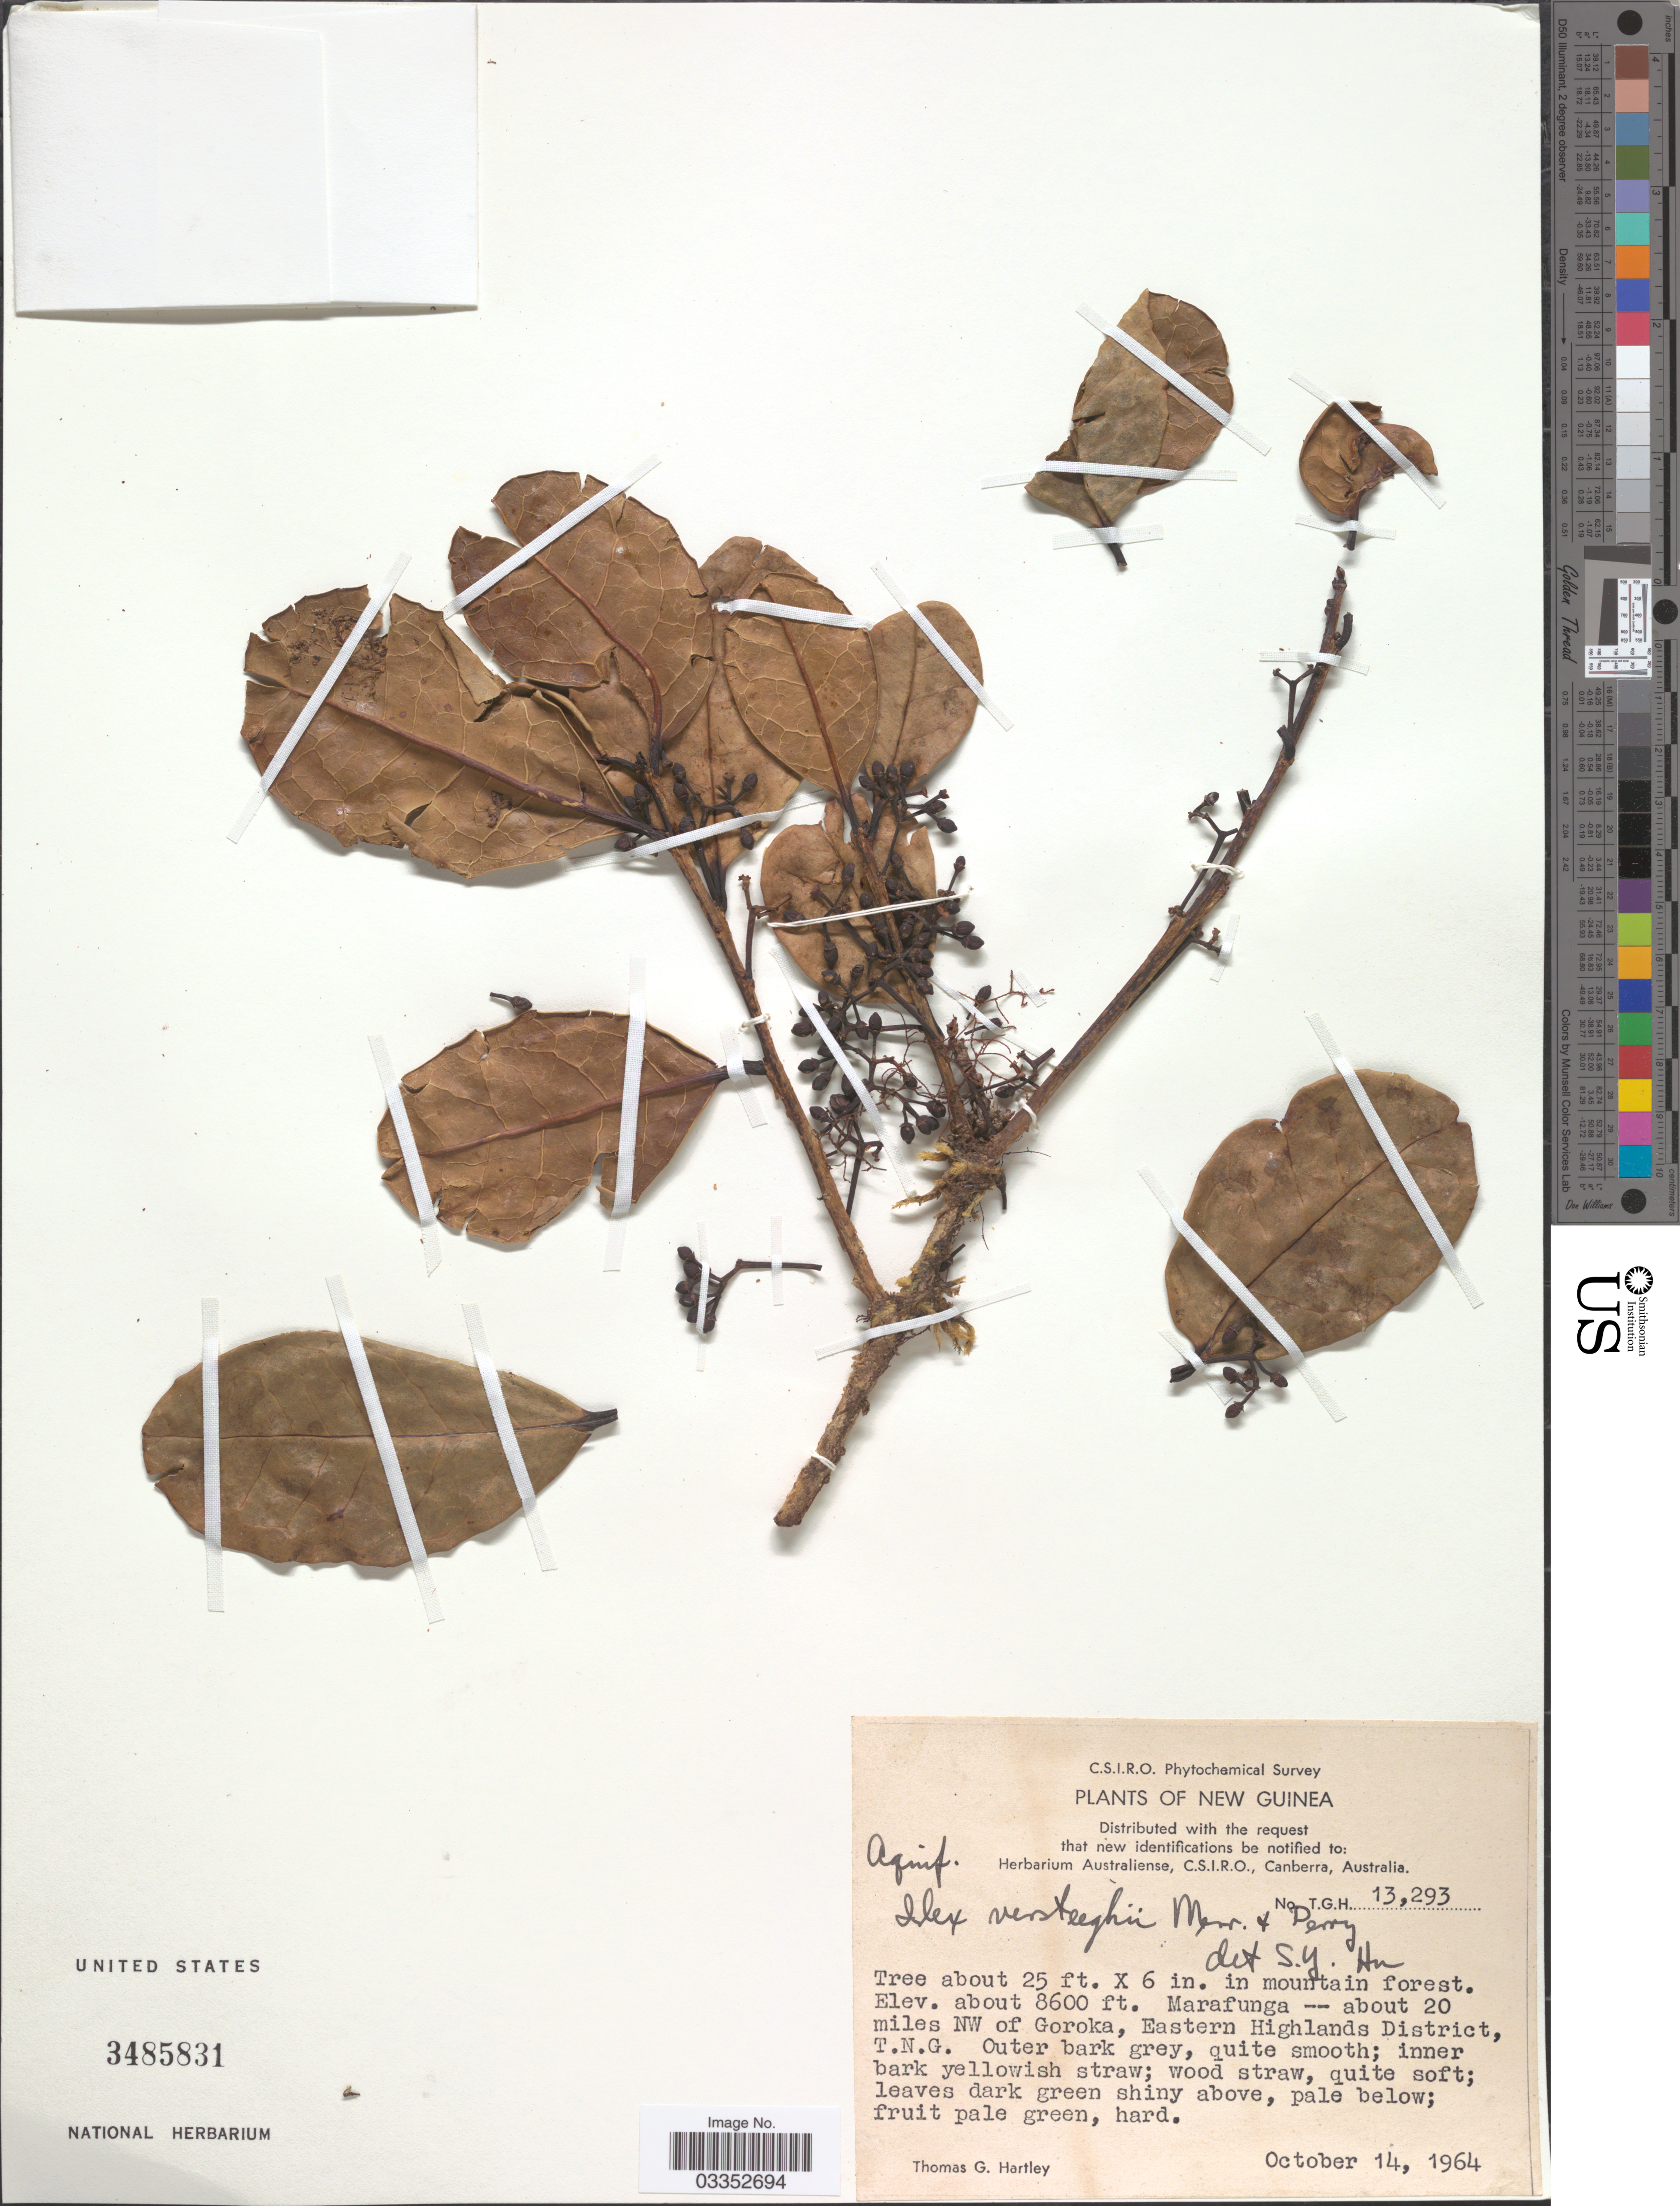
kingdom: Plantae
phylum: Tracheophyta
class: Magnoliopsida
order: Aquifoliales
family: Aquifoliaceae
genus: Ilex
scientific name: Ilex versteeghii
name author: Merr. & L.M. Perry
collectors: T. G. Hartley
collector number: T.G.H. 13293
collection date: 1964-10-14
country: Papua New Guinea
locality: New Guinea. Marafunga -- about 20 miles NW of Goroka, Eastern Highlands District, T.N.G.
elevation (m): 2621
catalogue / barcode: US 3485831